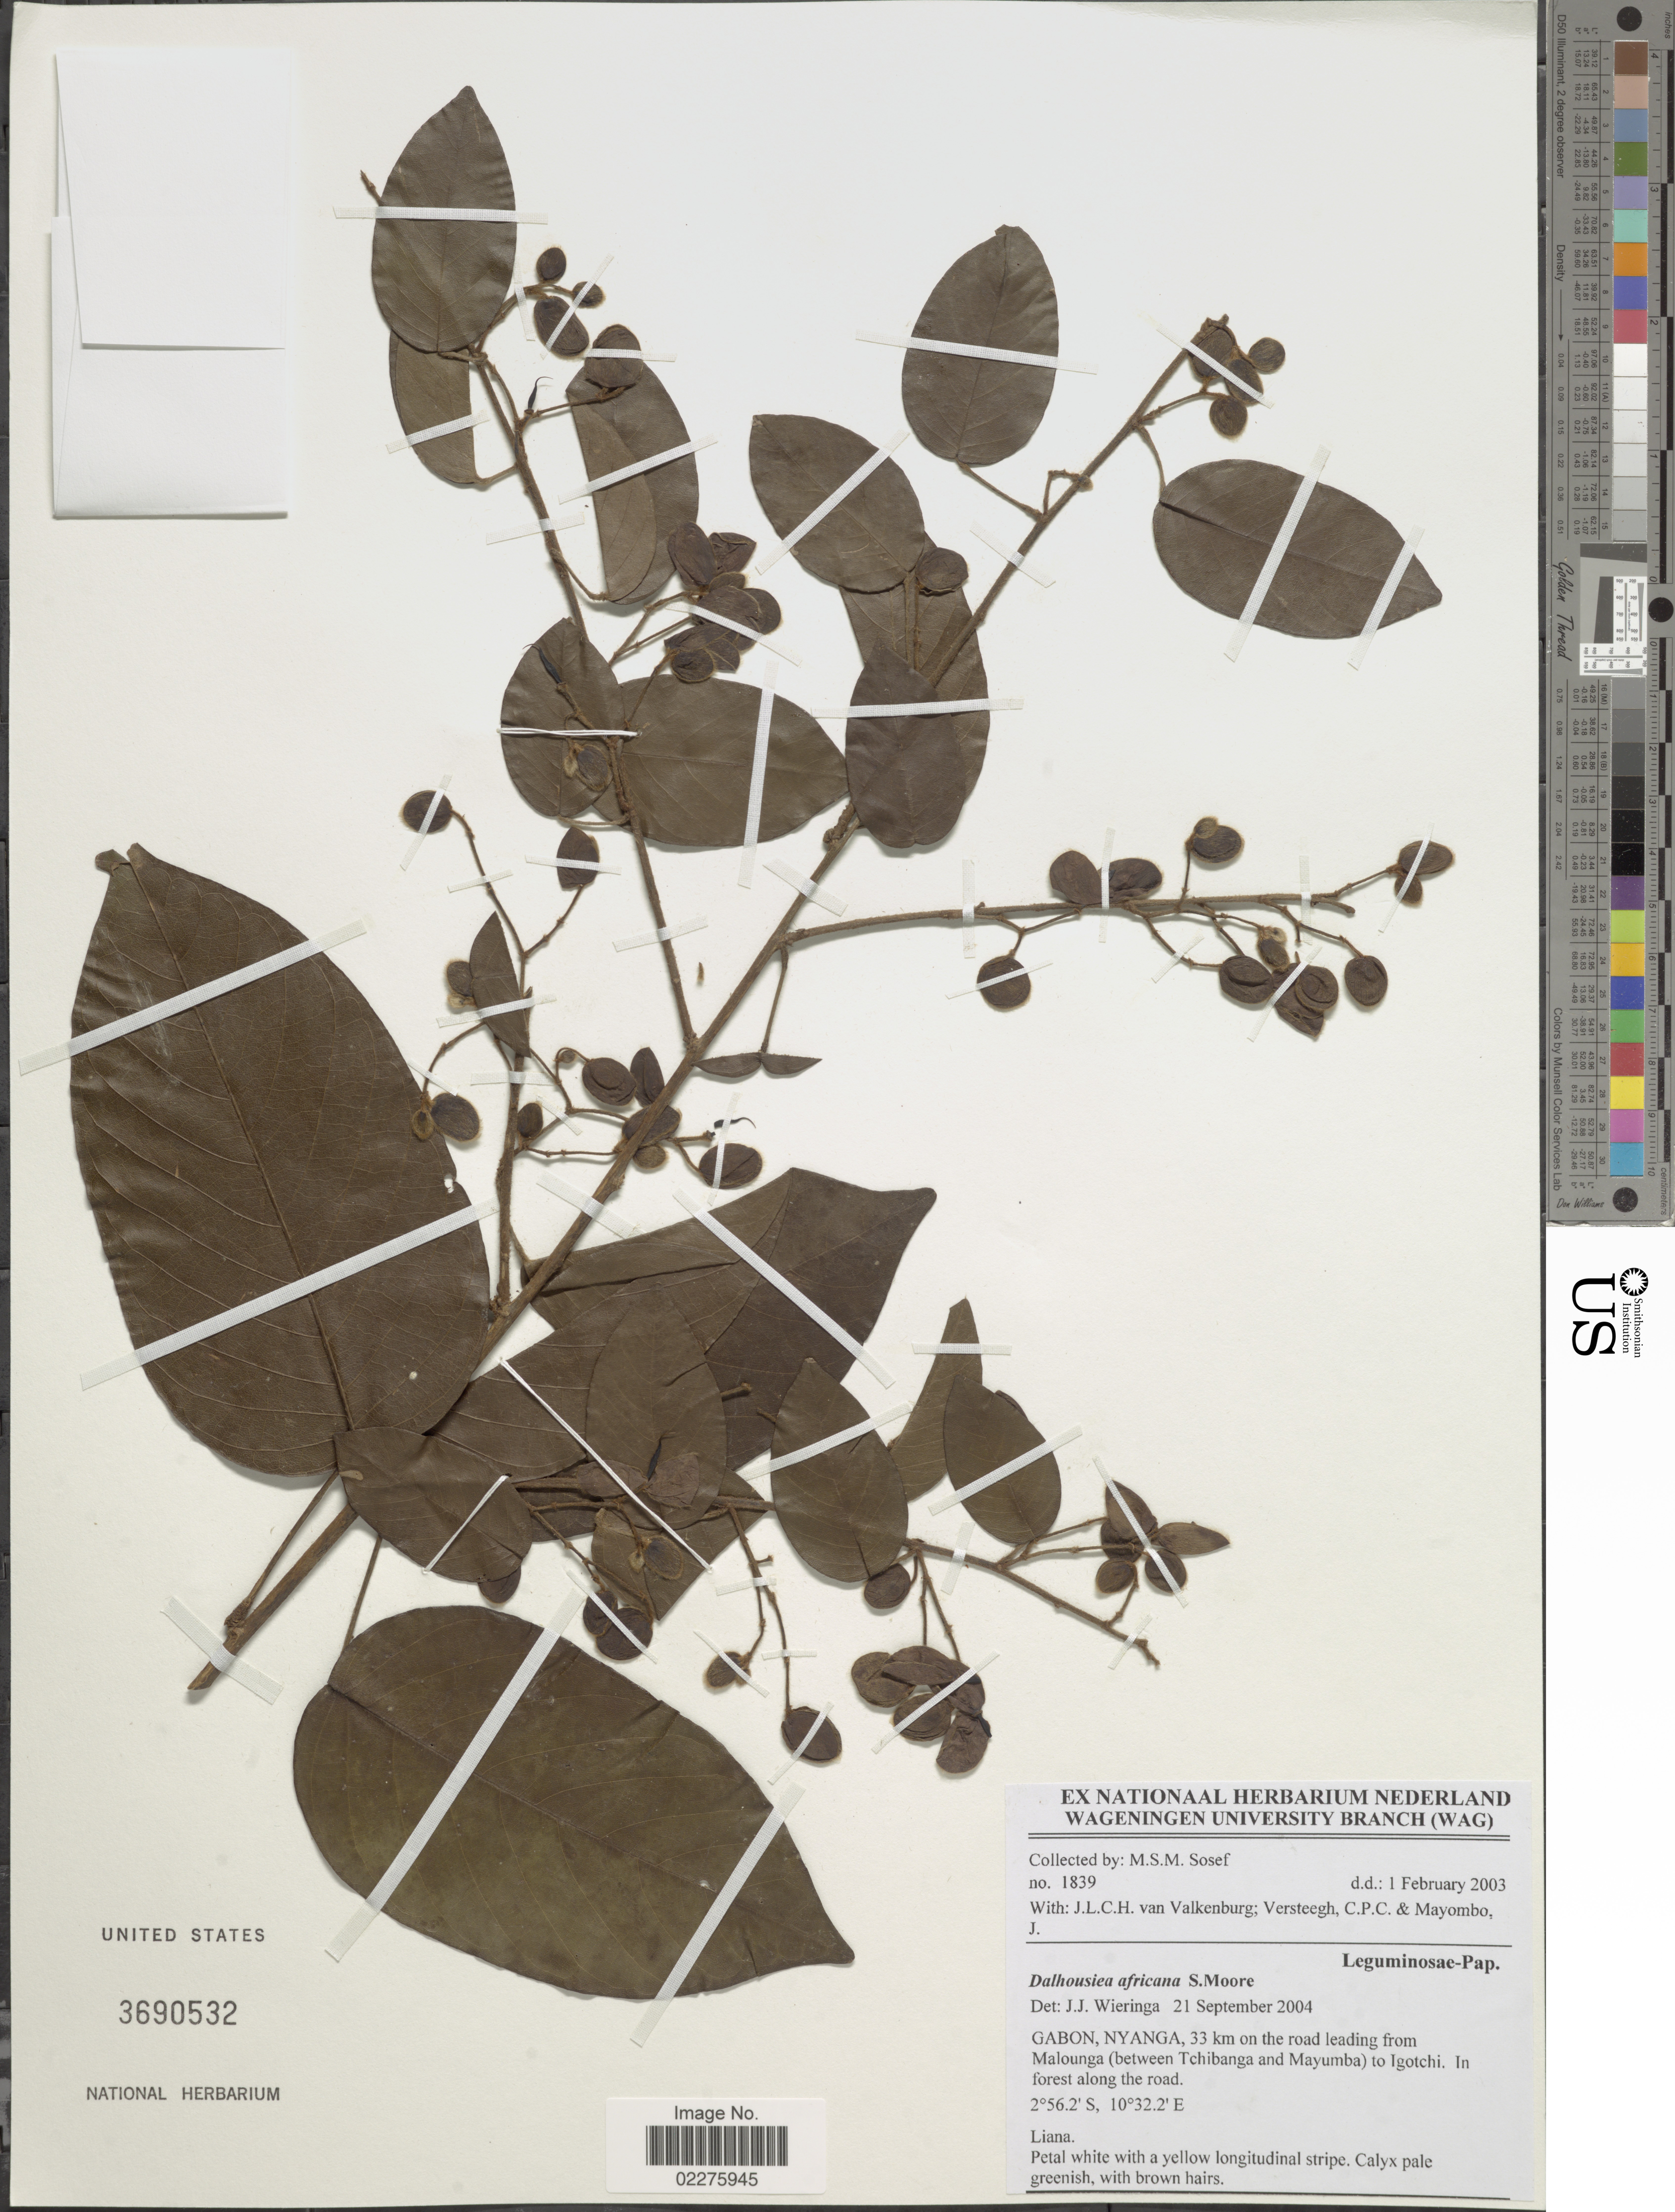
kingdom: Plantae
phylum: Tracheophyta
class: Magnoliopsida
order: Fabales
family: Fabaceae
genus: Dalhousiea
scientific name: Dalhousiea africana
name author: S. Moore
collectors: M. Sosef, J. van Valkenburg, C. Versteegh & J. Mayombo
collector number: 1839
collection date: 2003-02-01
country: Gabon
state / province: Nyanga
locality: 33 km on road leading from Malounga (between Tchibanga and Mayumba) to Igotchi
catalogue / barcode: US 3690532